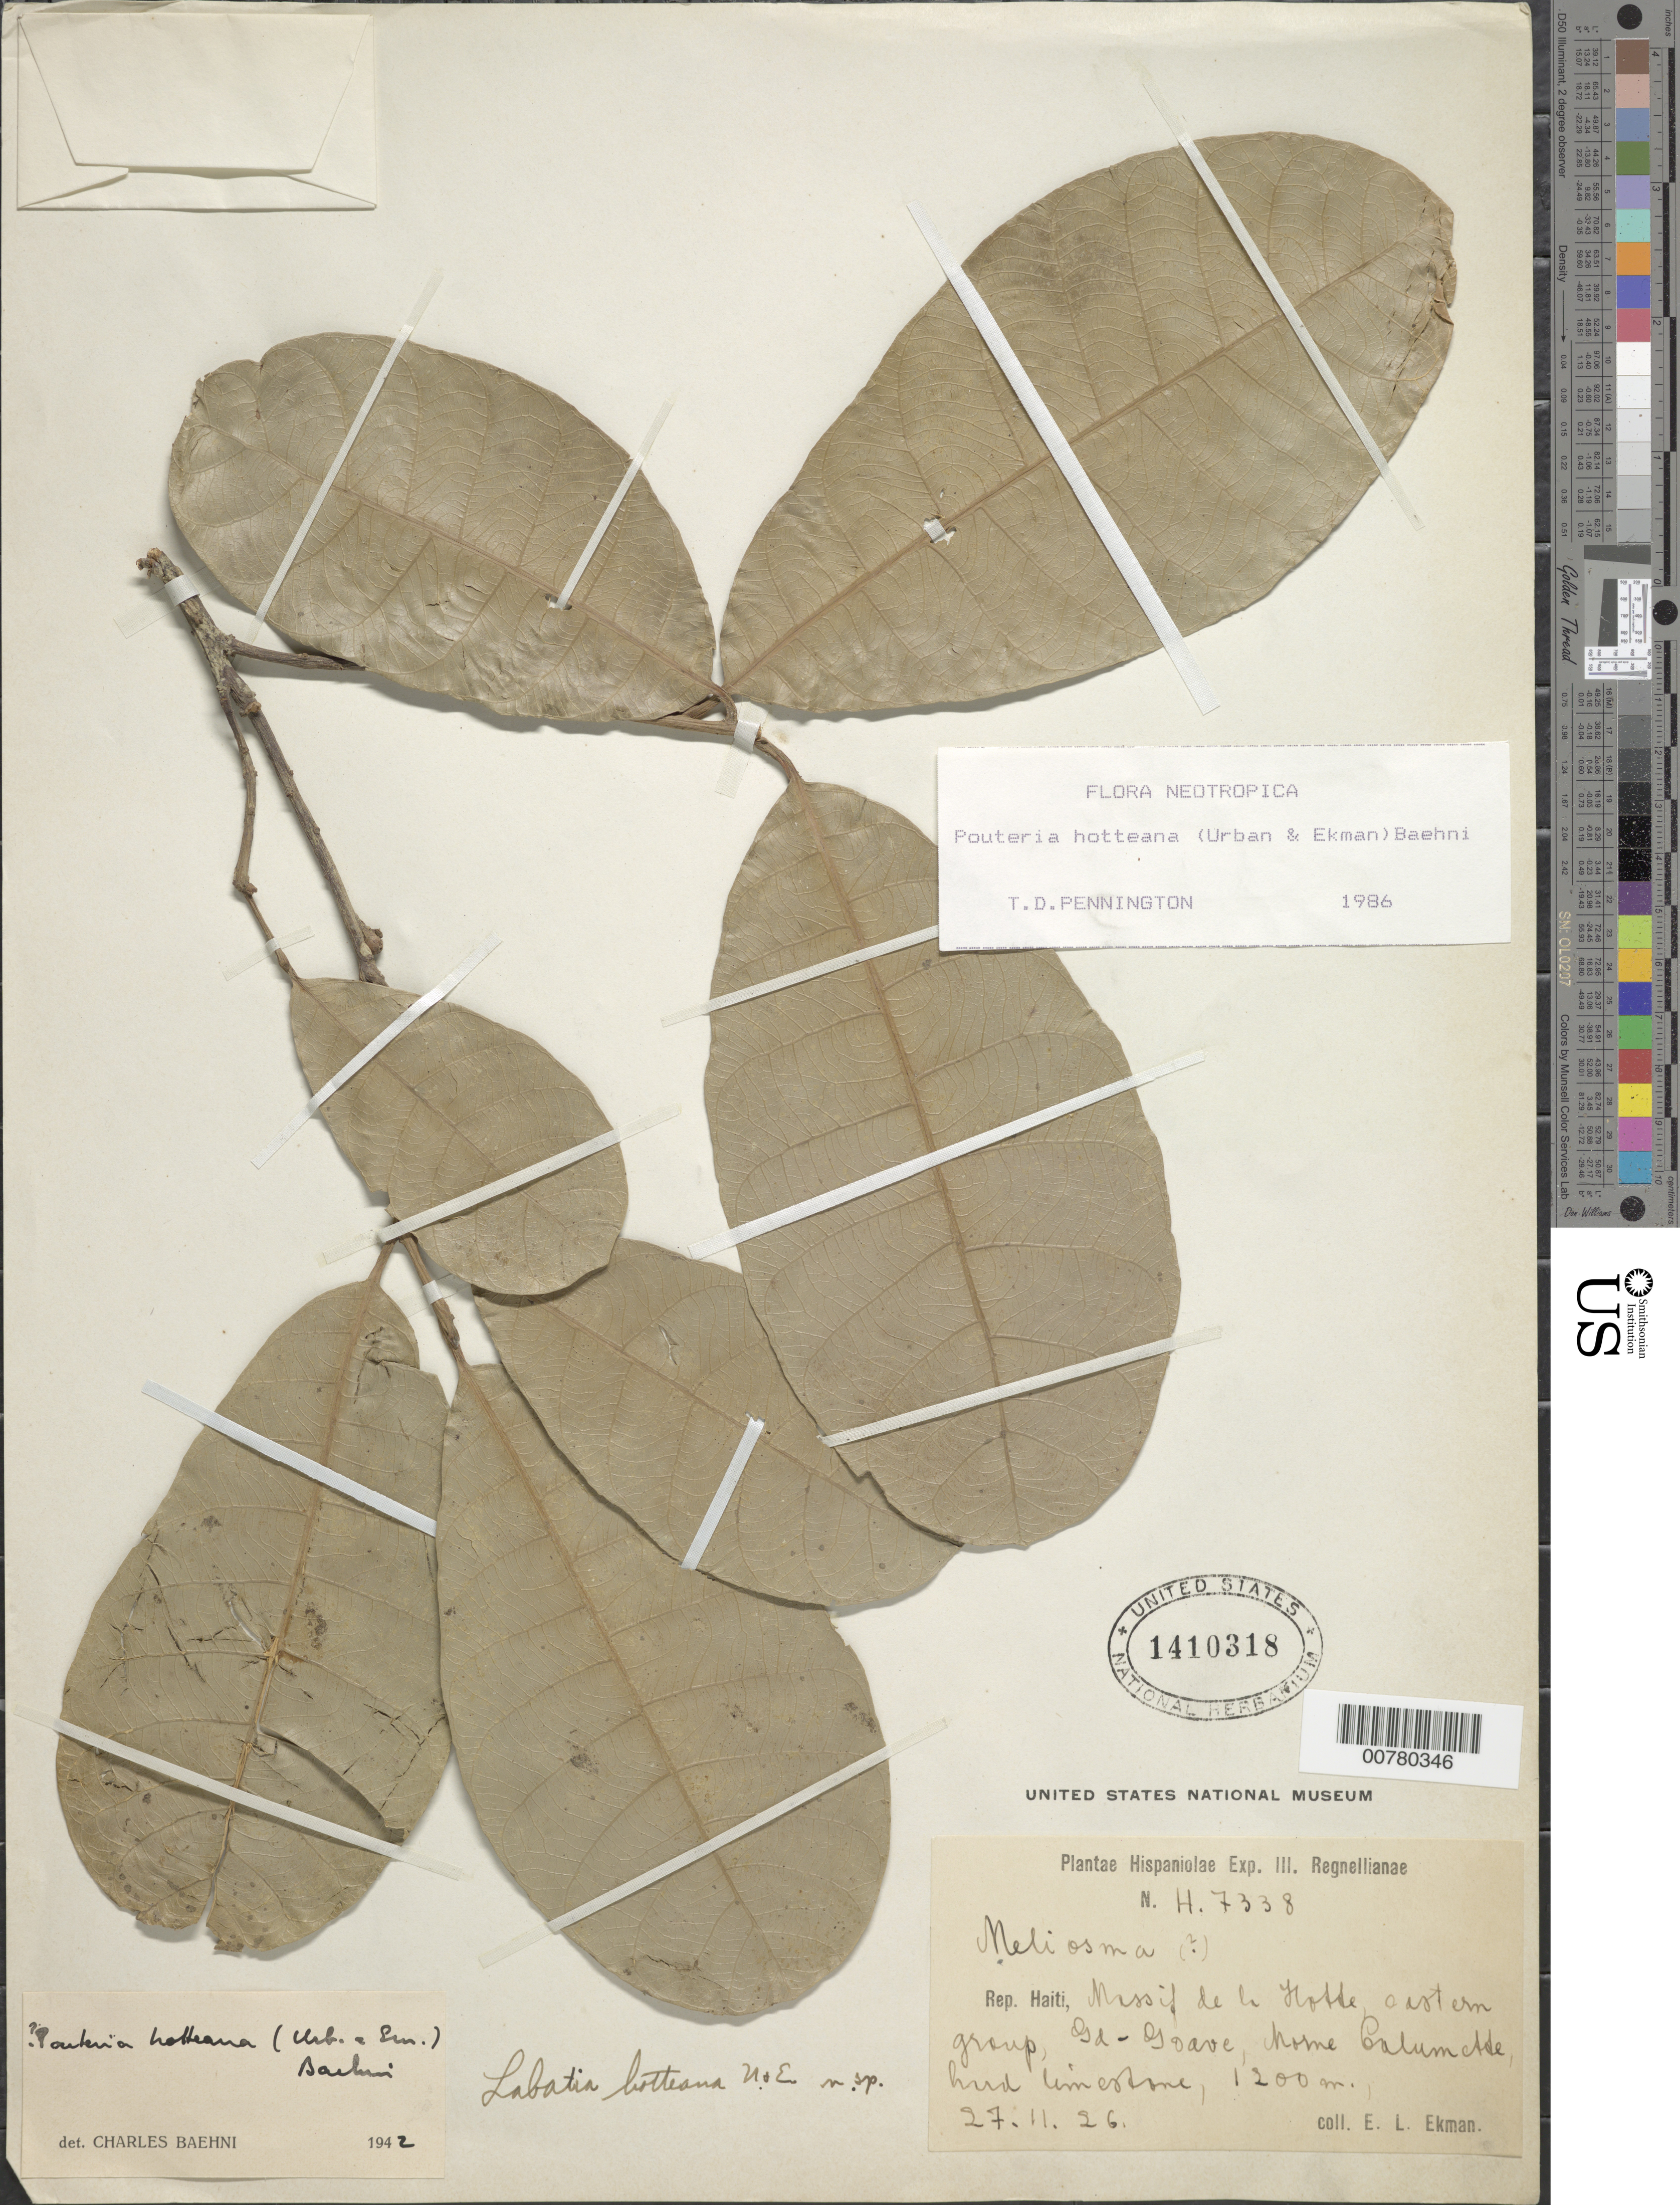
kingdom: Plantae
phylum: Tracheophyta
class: Magnoliopsida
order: Ericales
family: Sapotaceae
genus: Pouteria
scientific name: Pouteria hotteana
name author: (Urb. & Ekman) Baehni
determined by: Pennington, T. D., (K)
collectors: E. L. Ekman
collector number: H 7338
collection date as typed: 27 Nov 1926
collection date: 1926-11-27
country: Haiti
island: Hispaniola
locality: Massif de la Hotte, eastern group, Gd-Goave, Morne Calumette.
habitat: Hard limestone.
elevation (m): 1200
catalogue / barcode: US 1410318